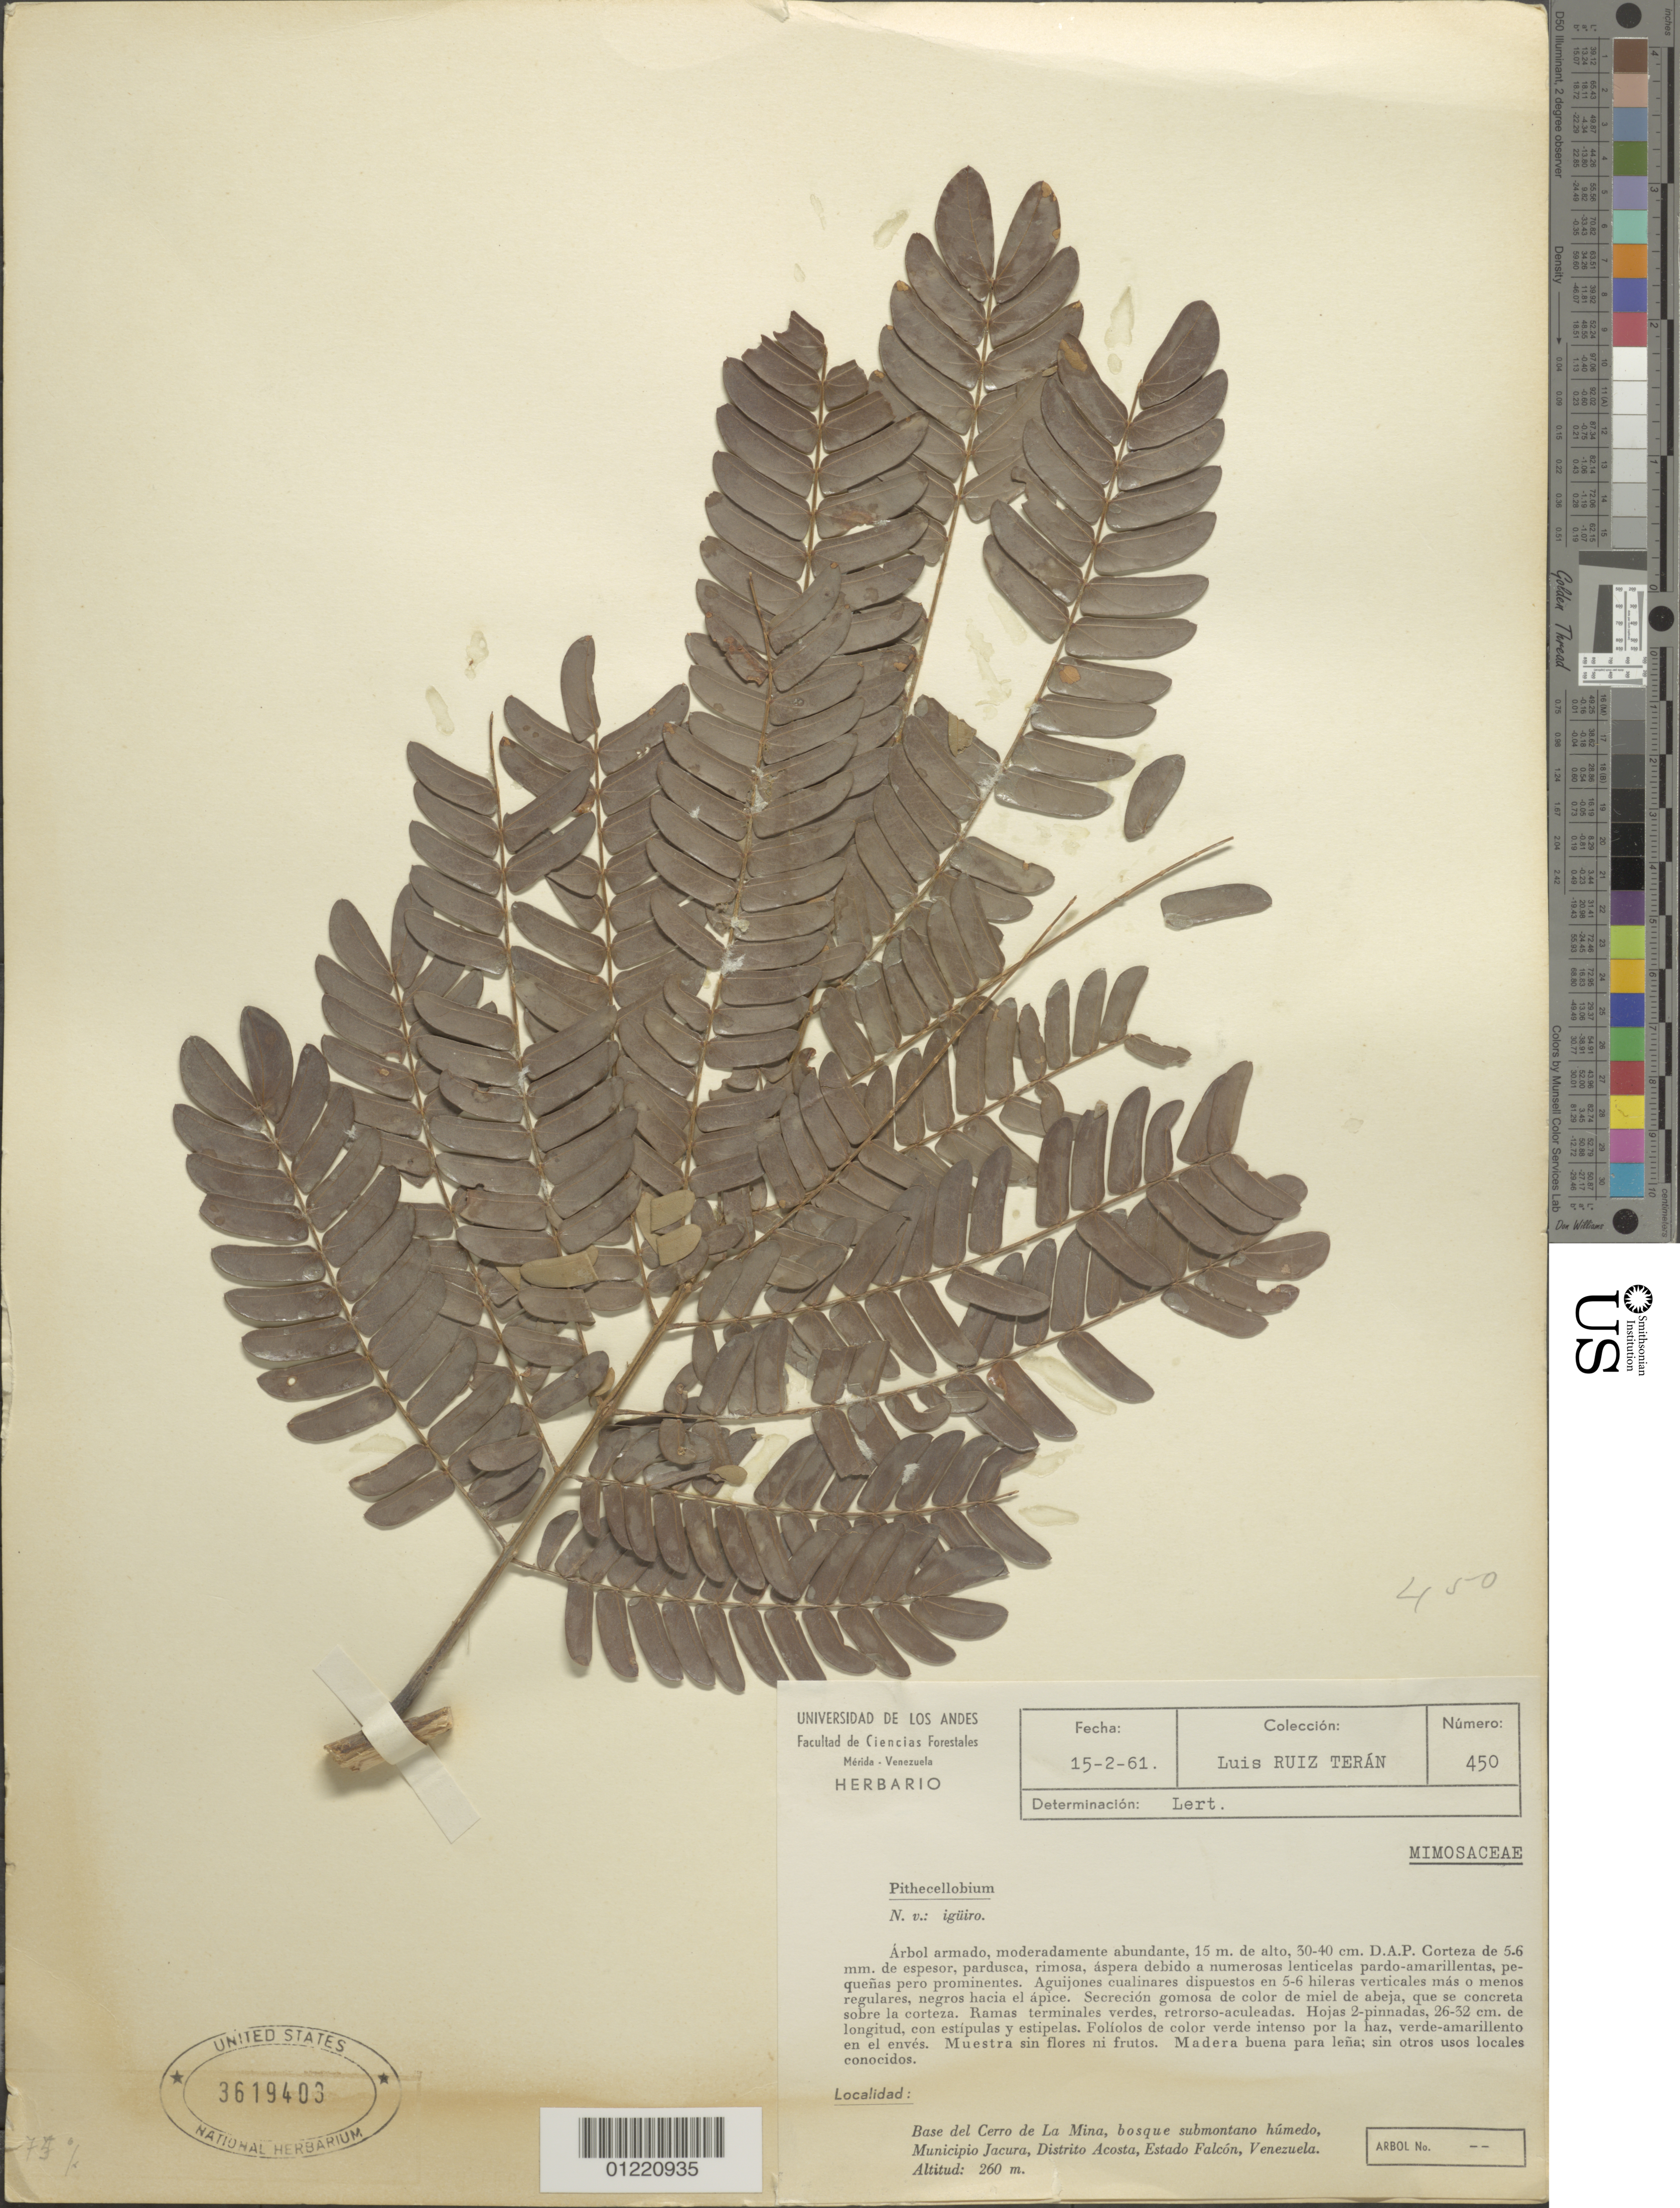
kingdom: Plantae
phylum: Tracheophyta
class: Magnoliopsida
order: Fabales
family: Fabaceae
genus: Pithecellobium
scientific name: Pithecellobium sp.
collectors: L. E. Ruíz-Terán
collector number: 450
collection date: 1961-02-15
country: Venezuela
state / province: Falcón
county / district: Acosta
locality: Base del Cerro de La Mina, bosque submontano húmedo, Municipio Jacura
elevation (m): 260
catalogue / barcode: US 3619403